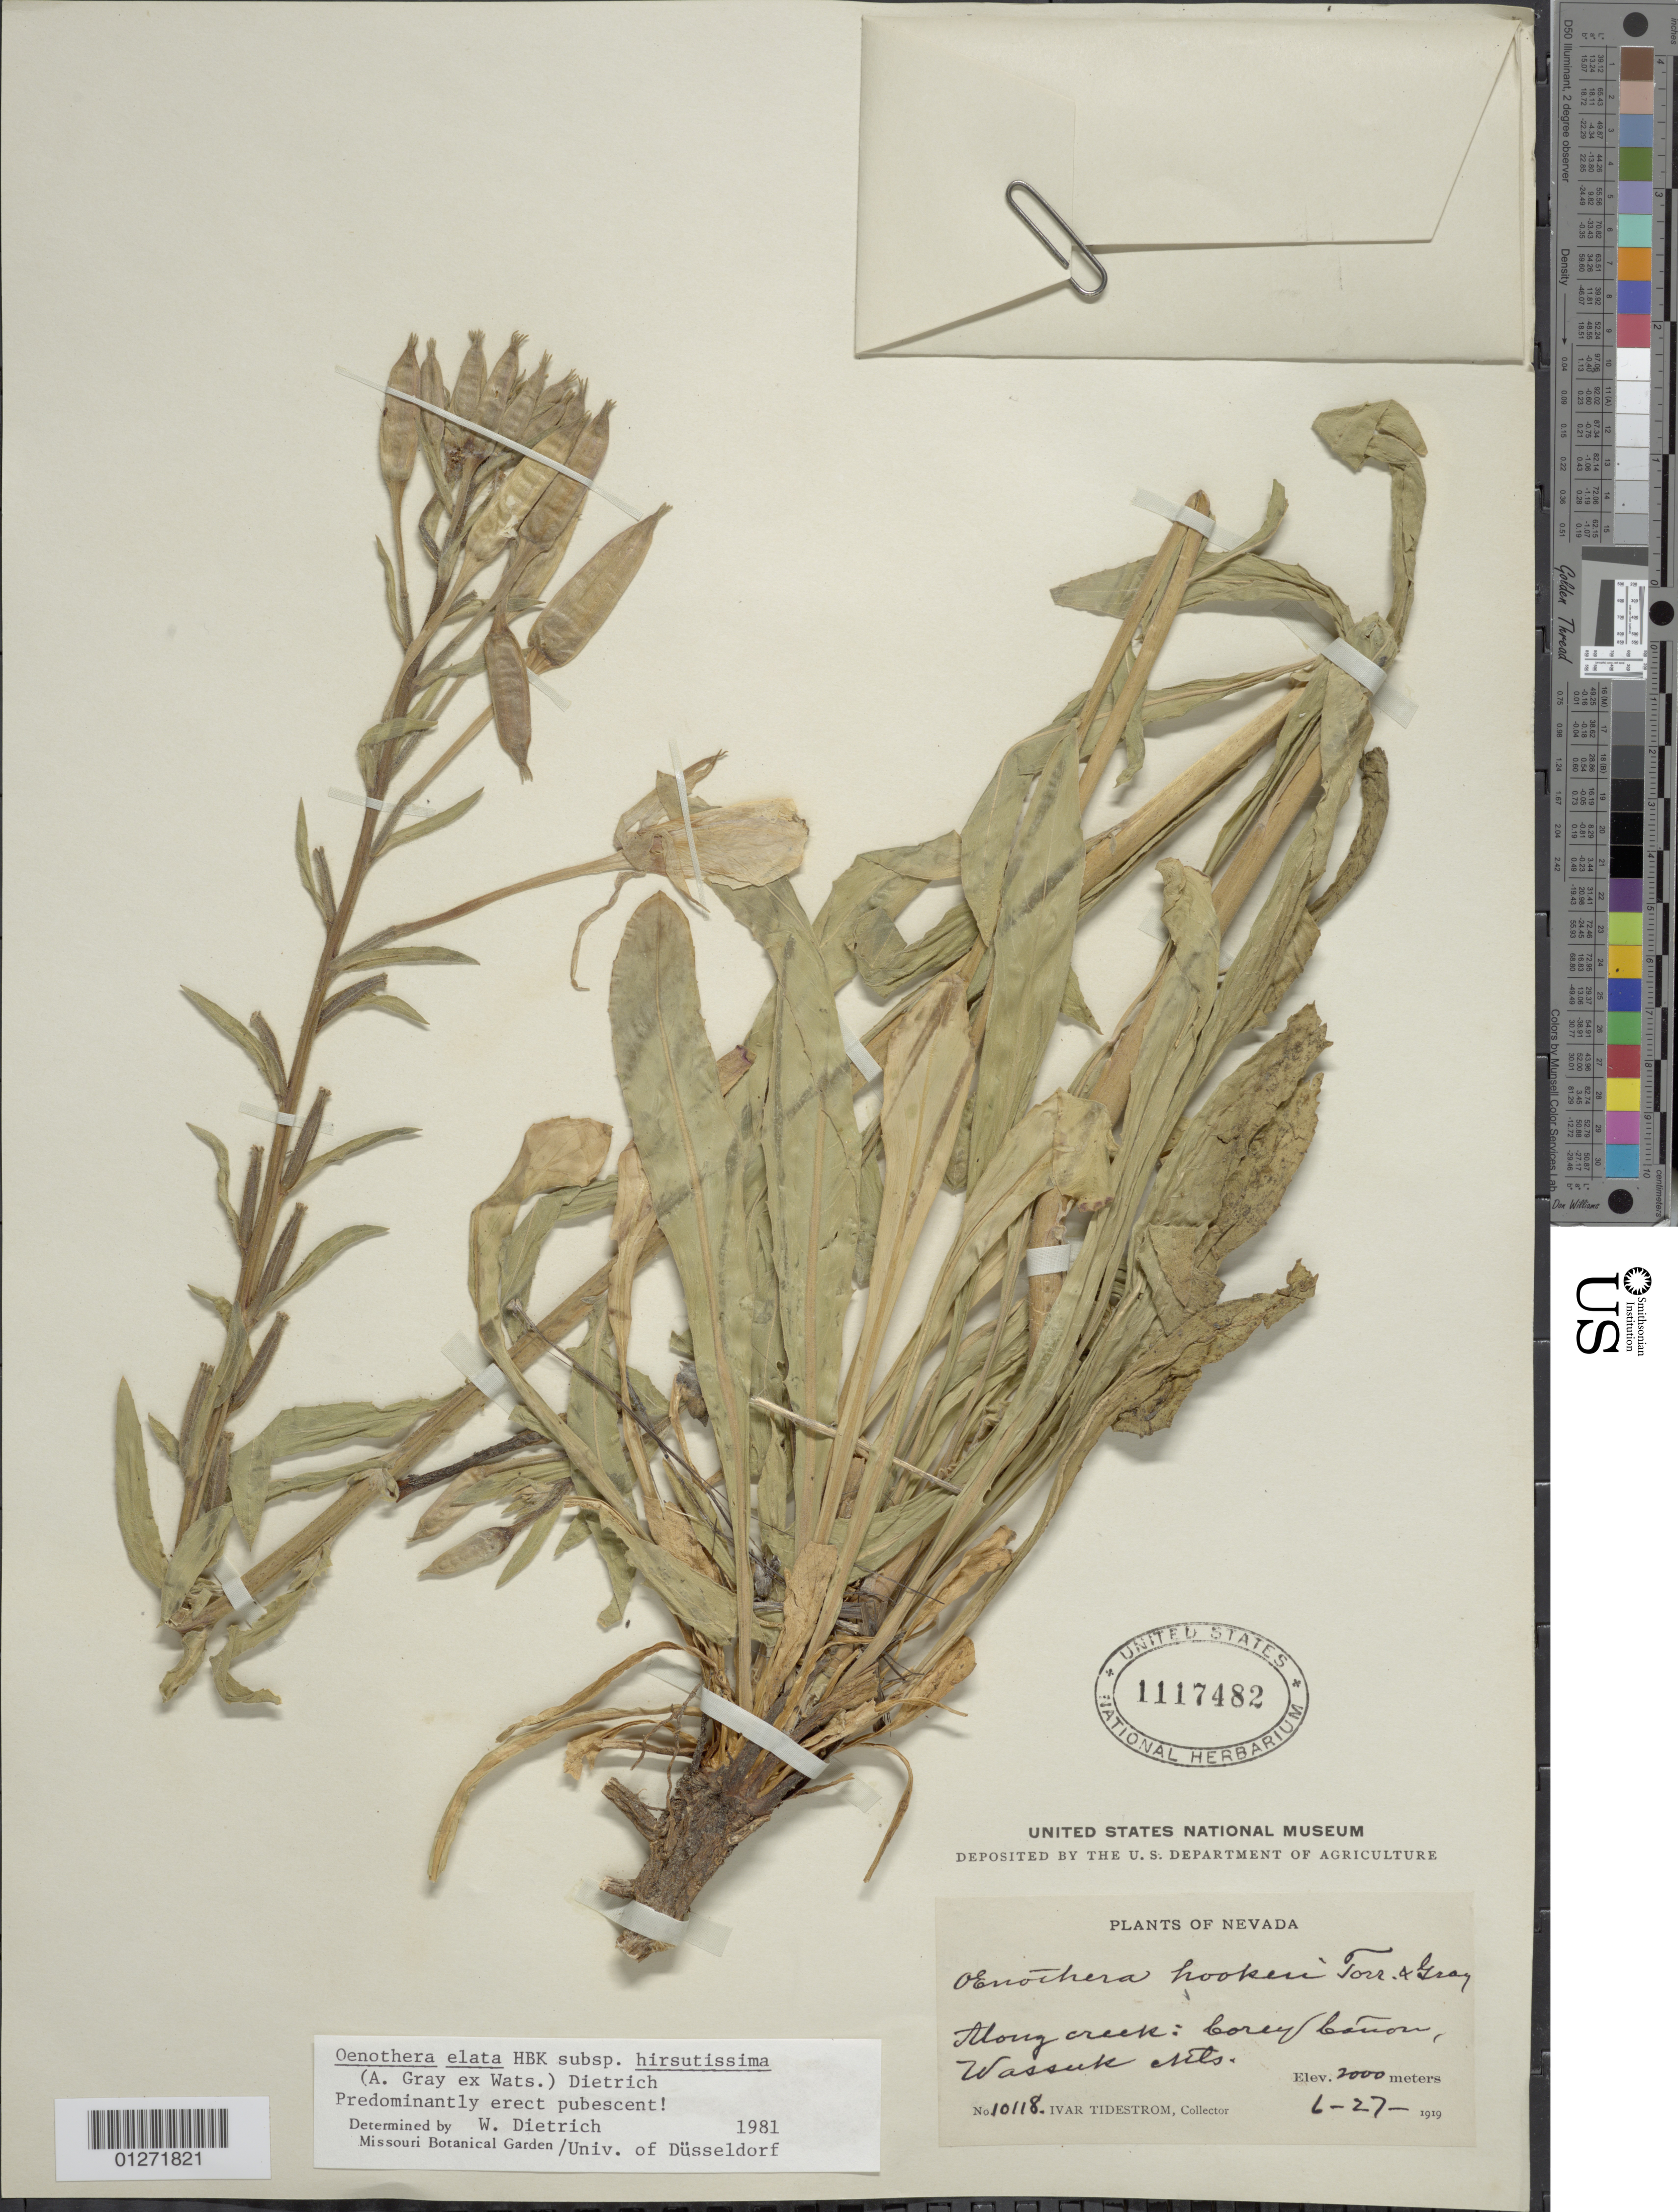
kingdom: Plantae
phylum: Tracheophyta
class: Magnoliopsida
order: Myrtales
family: Onagraceae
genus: Oenothera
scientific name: Oenothera elata subsp. hirsutissima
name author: (A. Gray ex S. Watson) W. Dietr.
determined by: Dietrich, W.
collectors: I. Tidestorm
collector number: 10118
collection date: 1919-06-27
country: United States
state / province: Nevada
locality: Along creek, Wassuk Mts.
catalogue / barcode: US 1117482